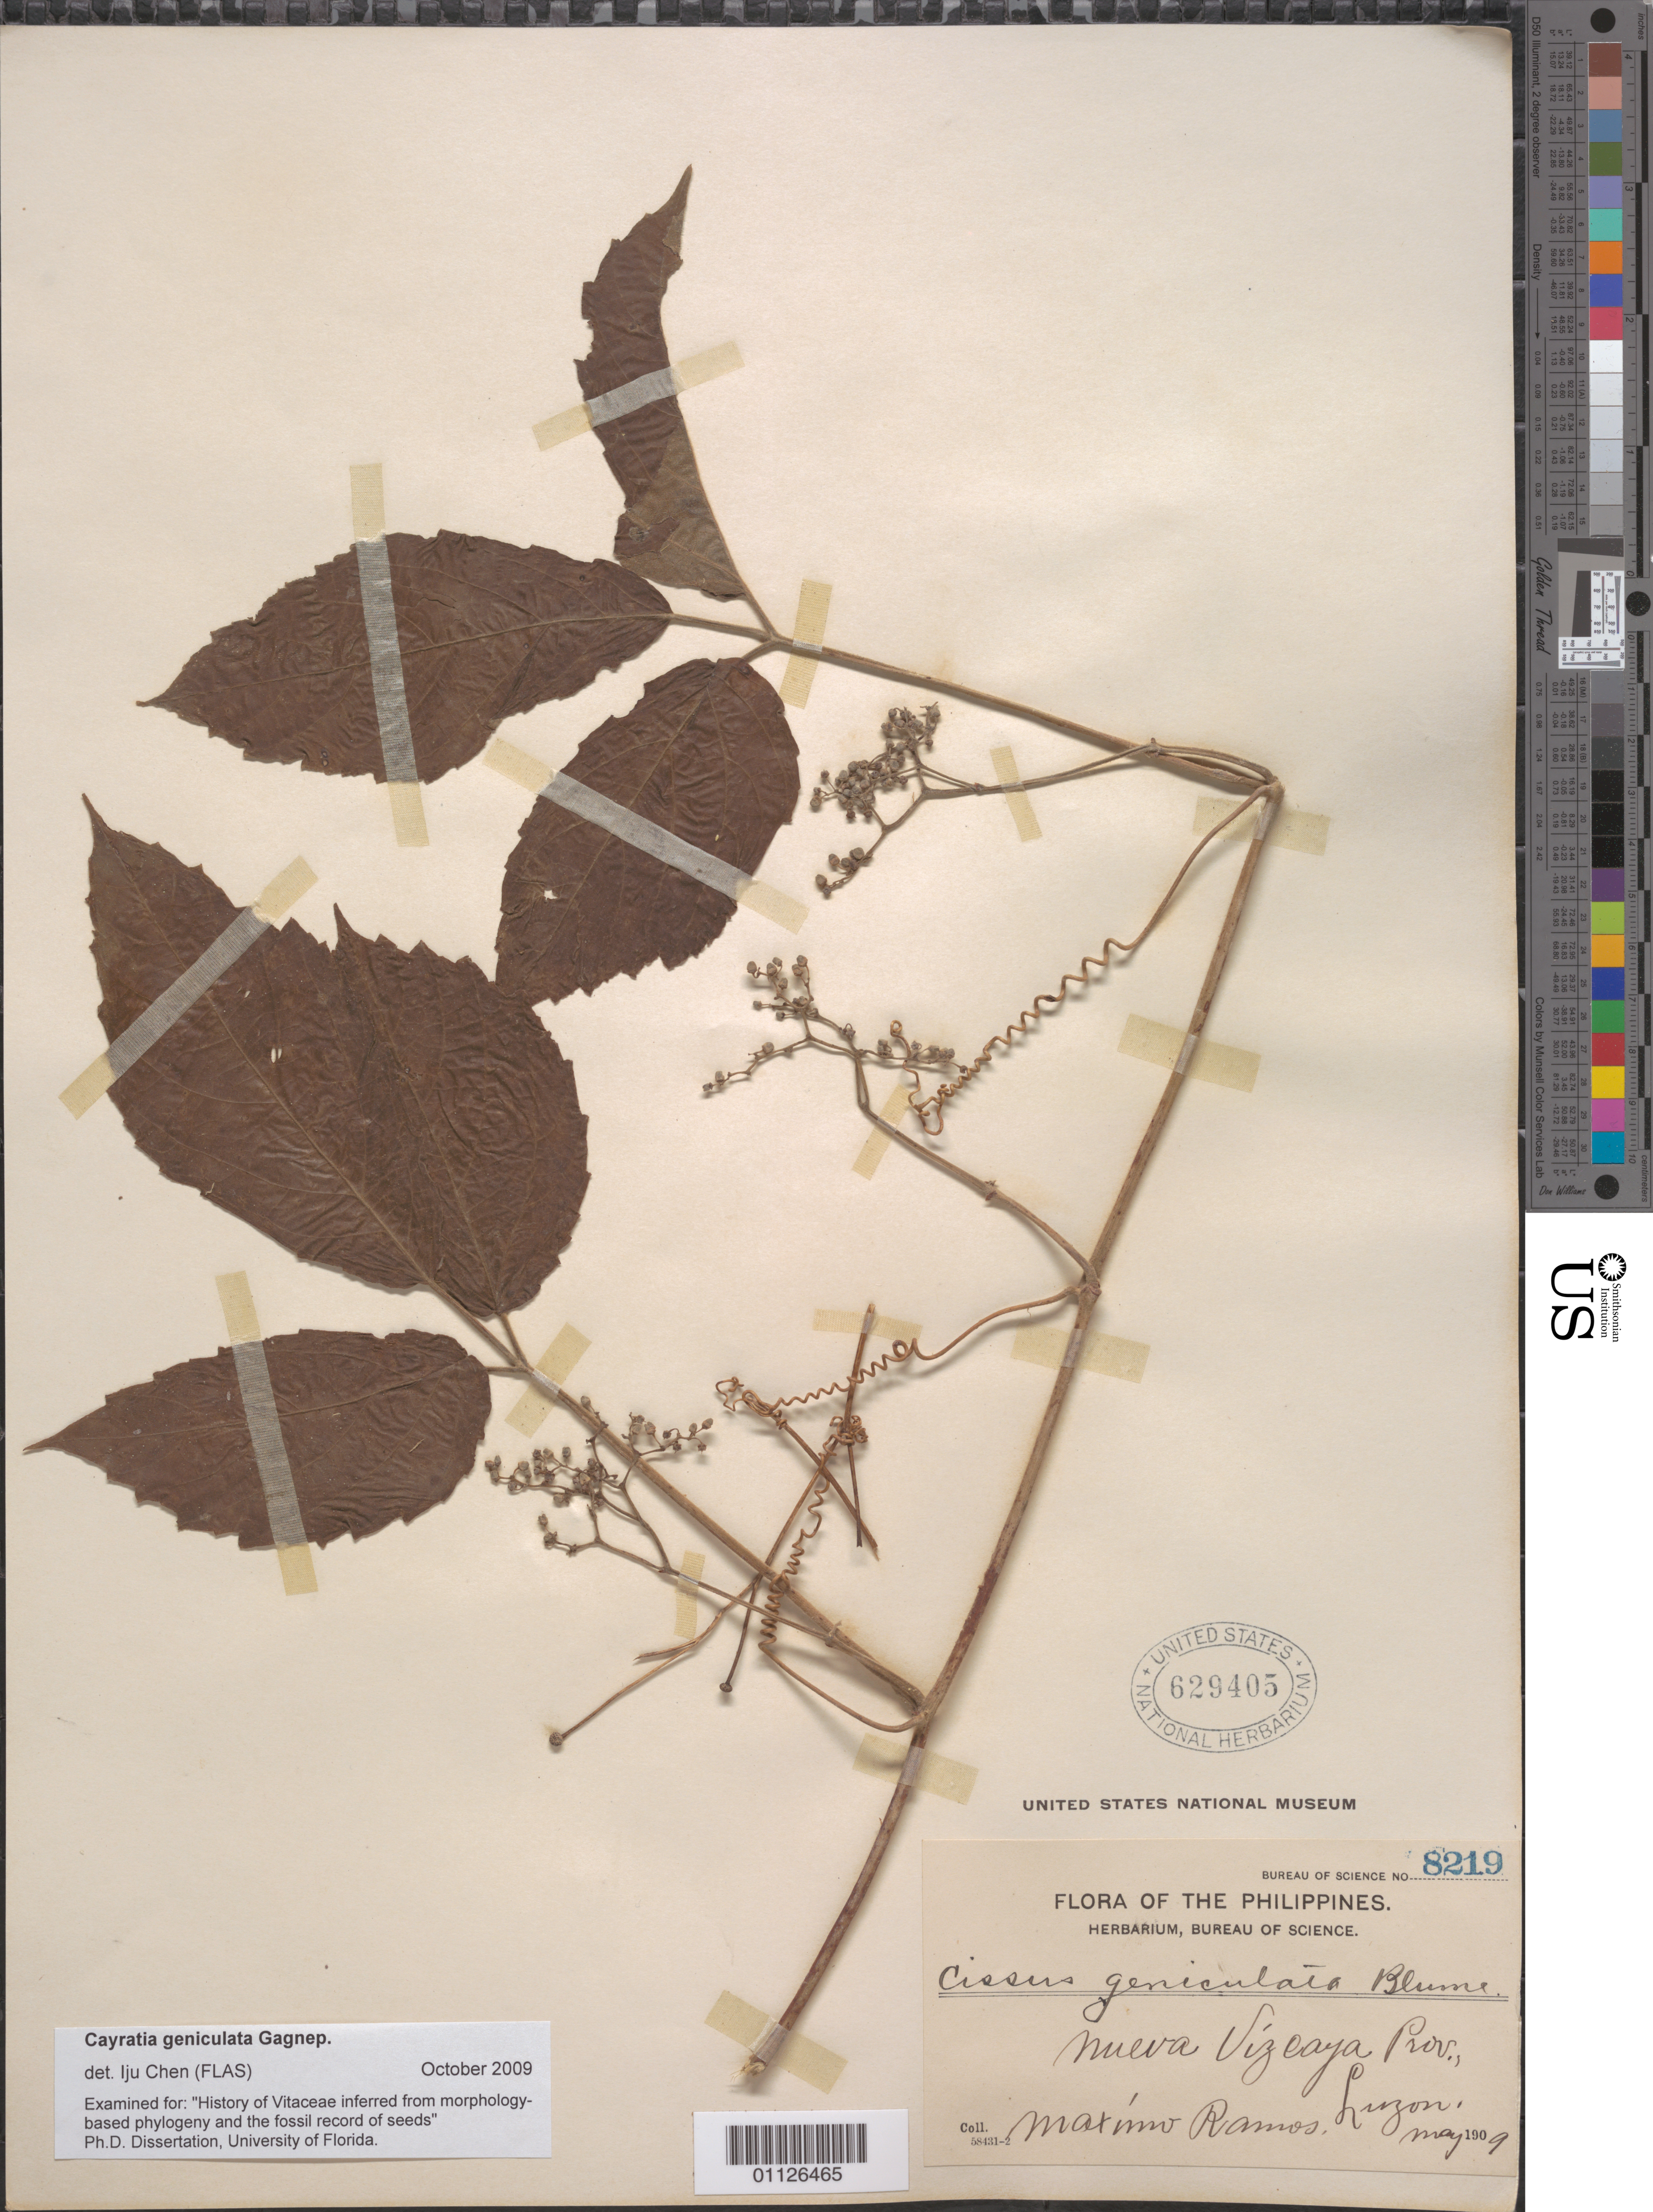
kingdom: Plantae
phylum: Tracheophyta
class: Magnoliopsida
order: Vitales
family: Vitaceae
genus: Cayratia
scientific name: Cayratia geniculata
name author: (Blume) Gagnep.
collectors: M. Ramos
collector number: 8219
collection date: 1909-05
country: Philippines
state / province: Cagayan Valley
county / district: Nueva Vizcaya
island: Luzon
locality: Luzon.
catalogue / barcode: US 629405